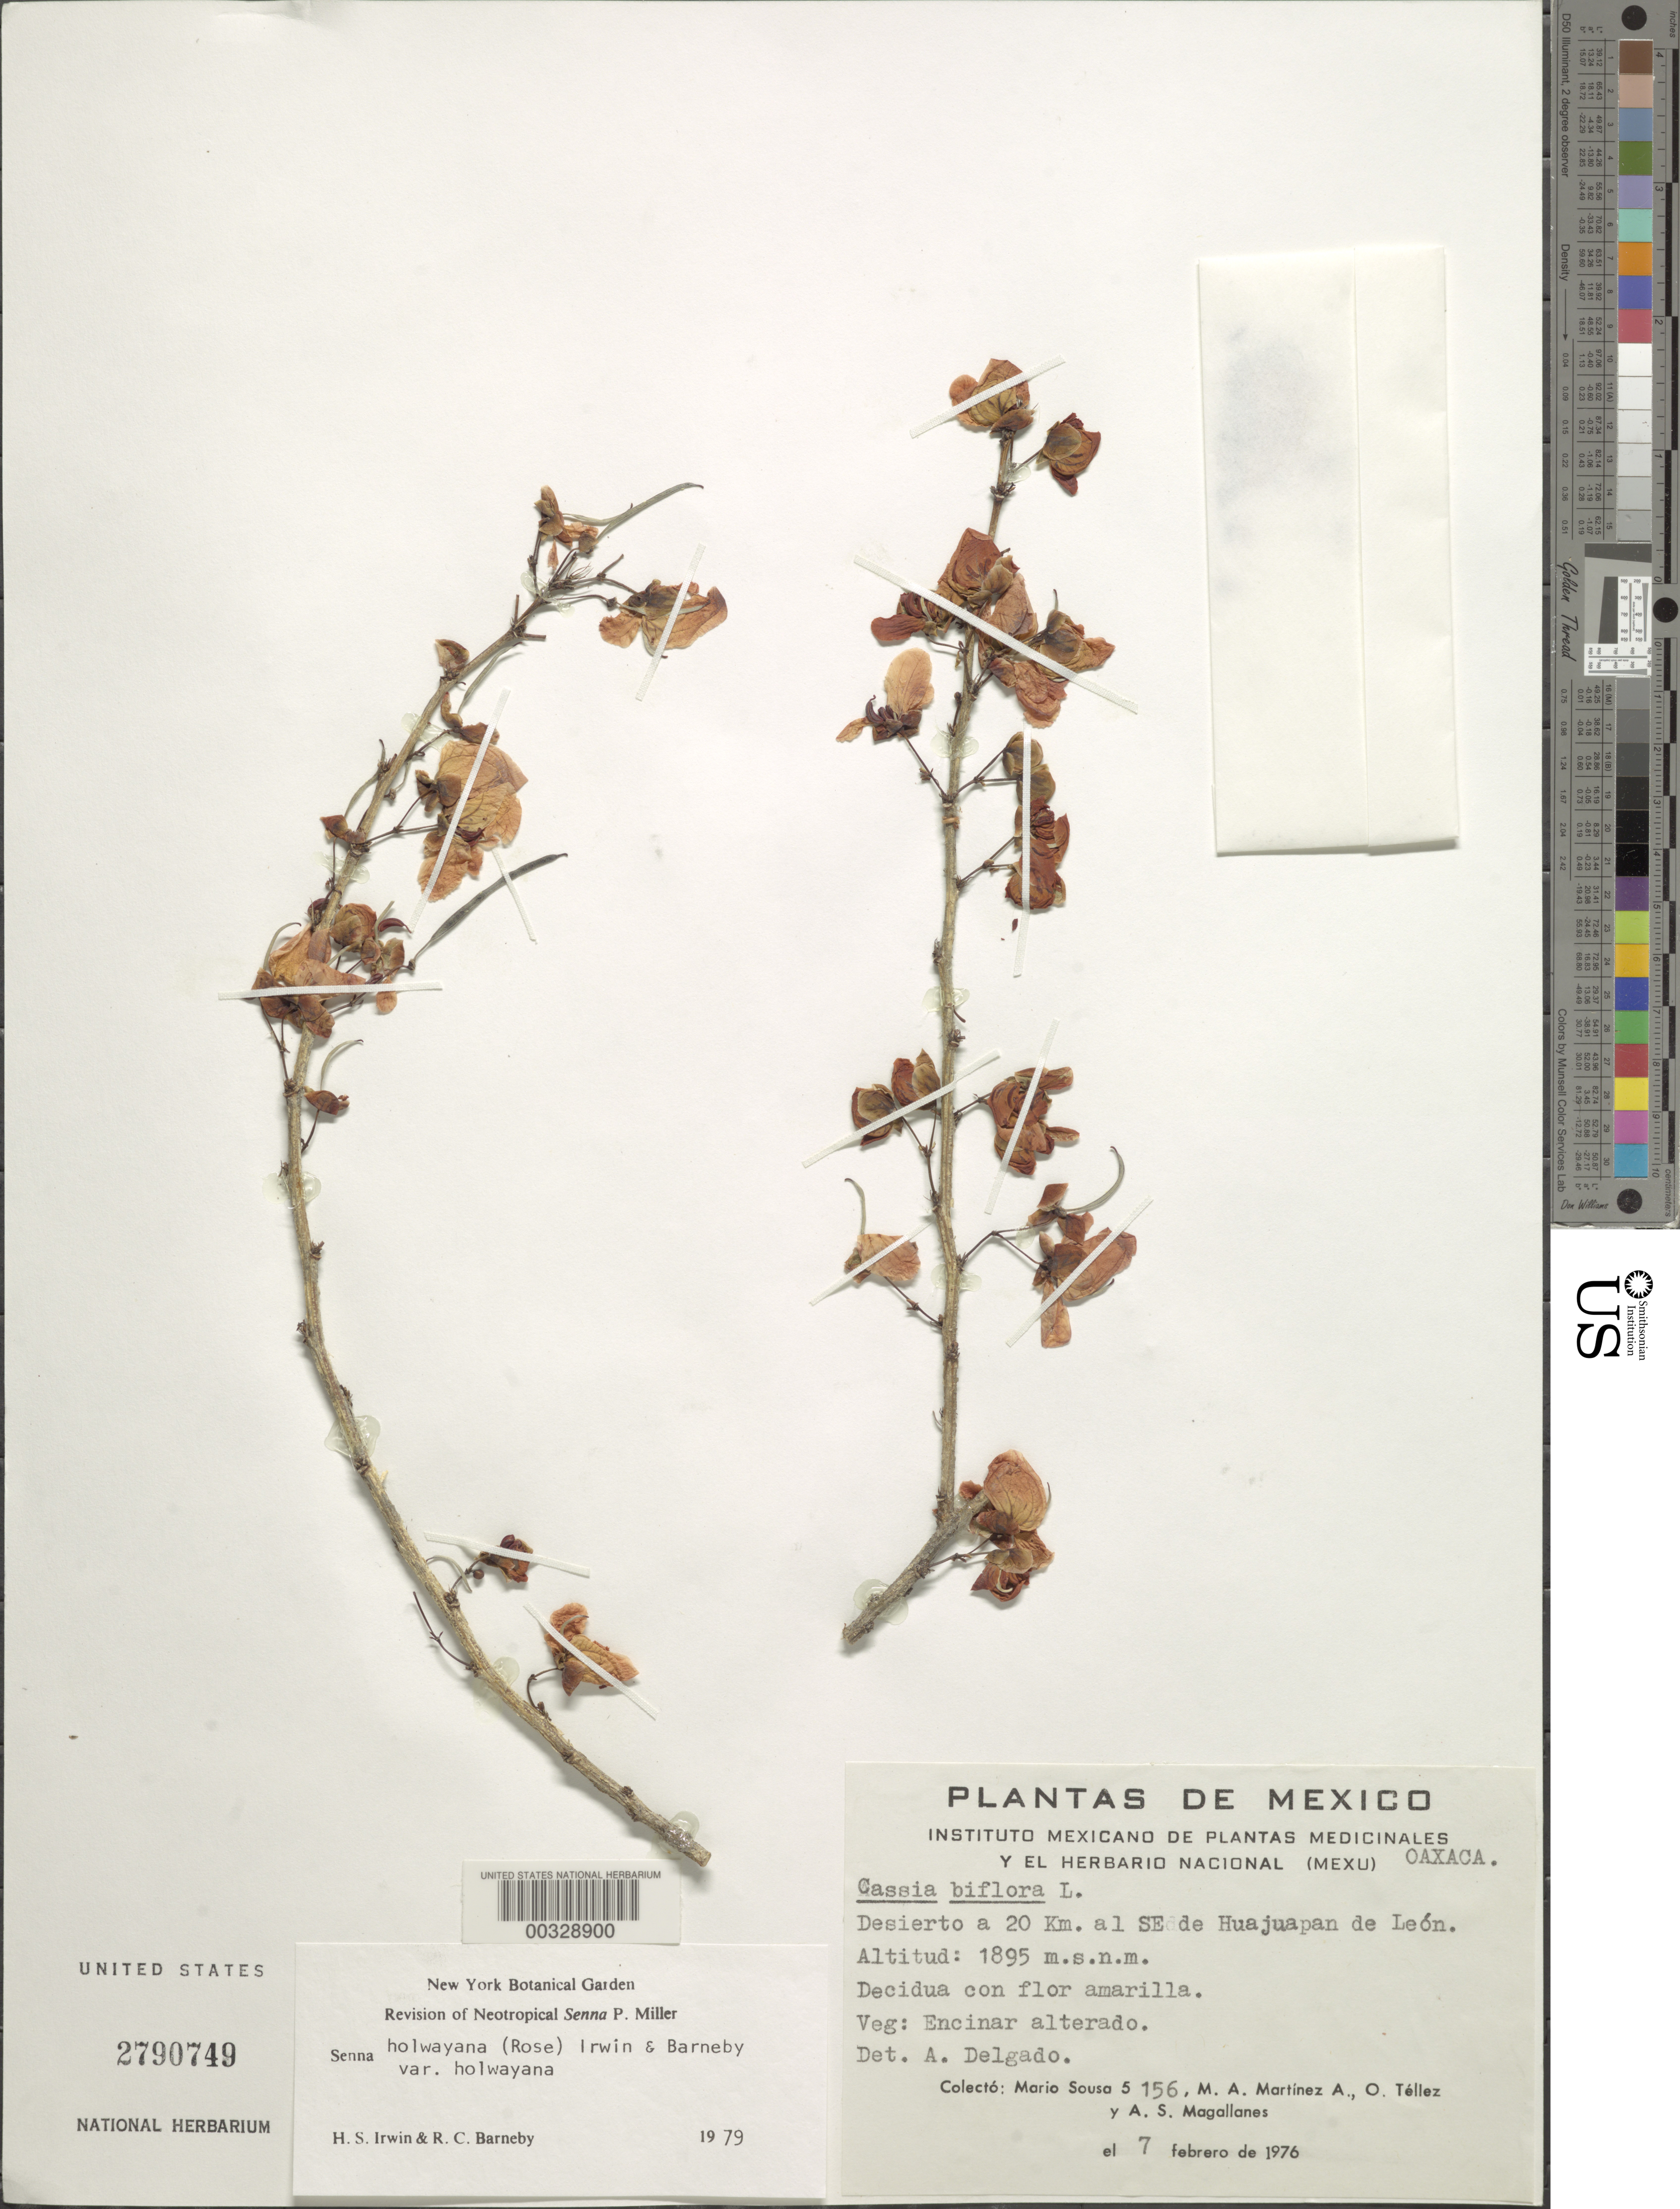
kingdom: Plantae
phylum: Tracheophyta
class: Magnoliopsida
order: Fabales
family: Fabaceae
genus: Senna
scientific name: Senna holwayana var. holwayana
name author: (Rose) H.S. Irwin & Barneby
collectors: M. Sousa S., M. A. Martínez Alfaro, O. Téllez V. & A. Magallanes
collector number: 5156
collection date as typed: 07 Feb 1976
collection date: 1976-02-07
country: Mexico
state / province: Oaxaca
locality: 20 km SE of Huajuapan de Leon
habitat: Desert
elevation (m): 1895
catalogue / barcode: US 2790749